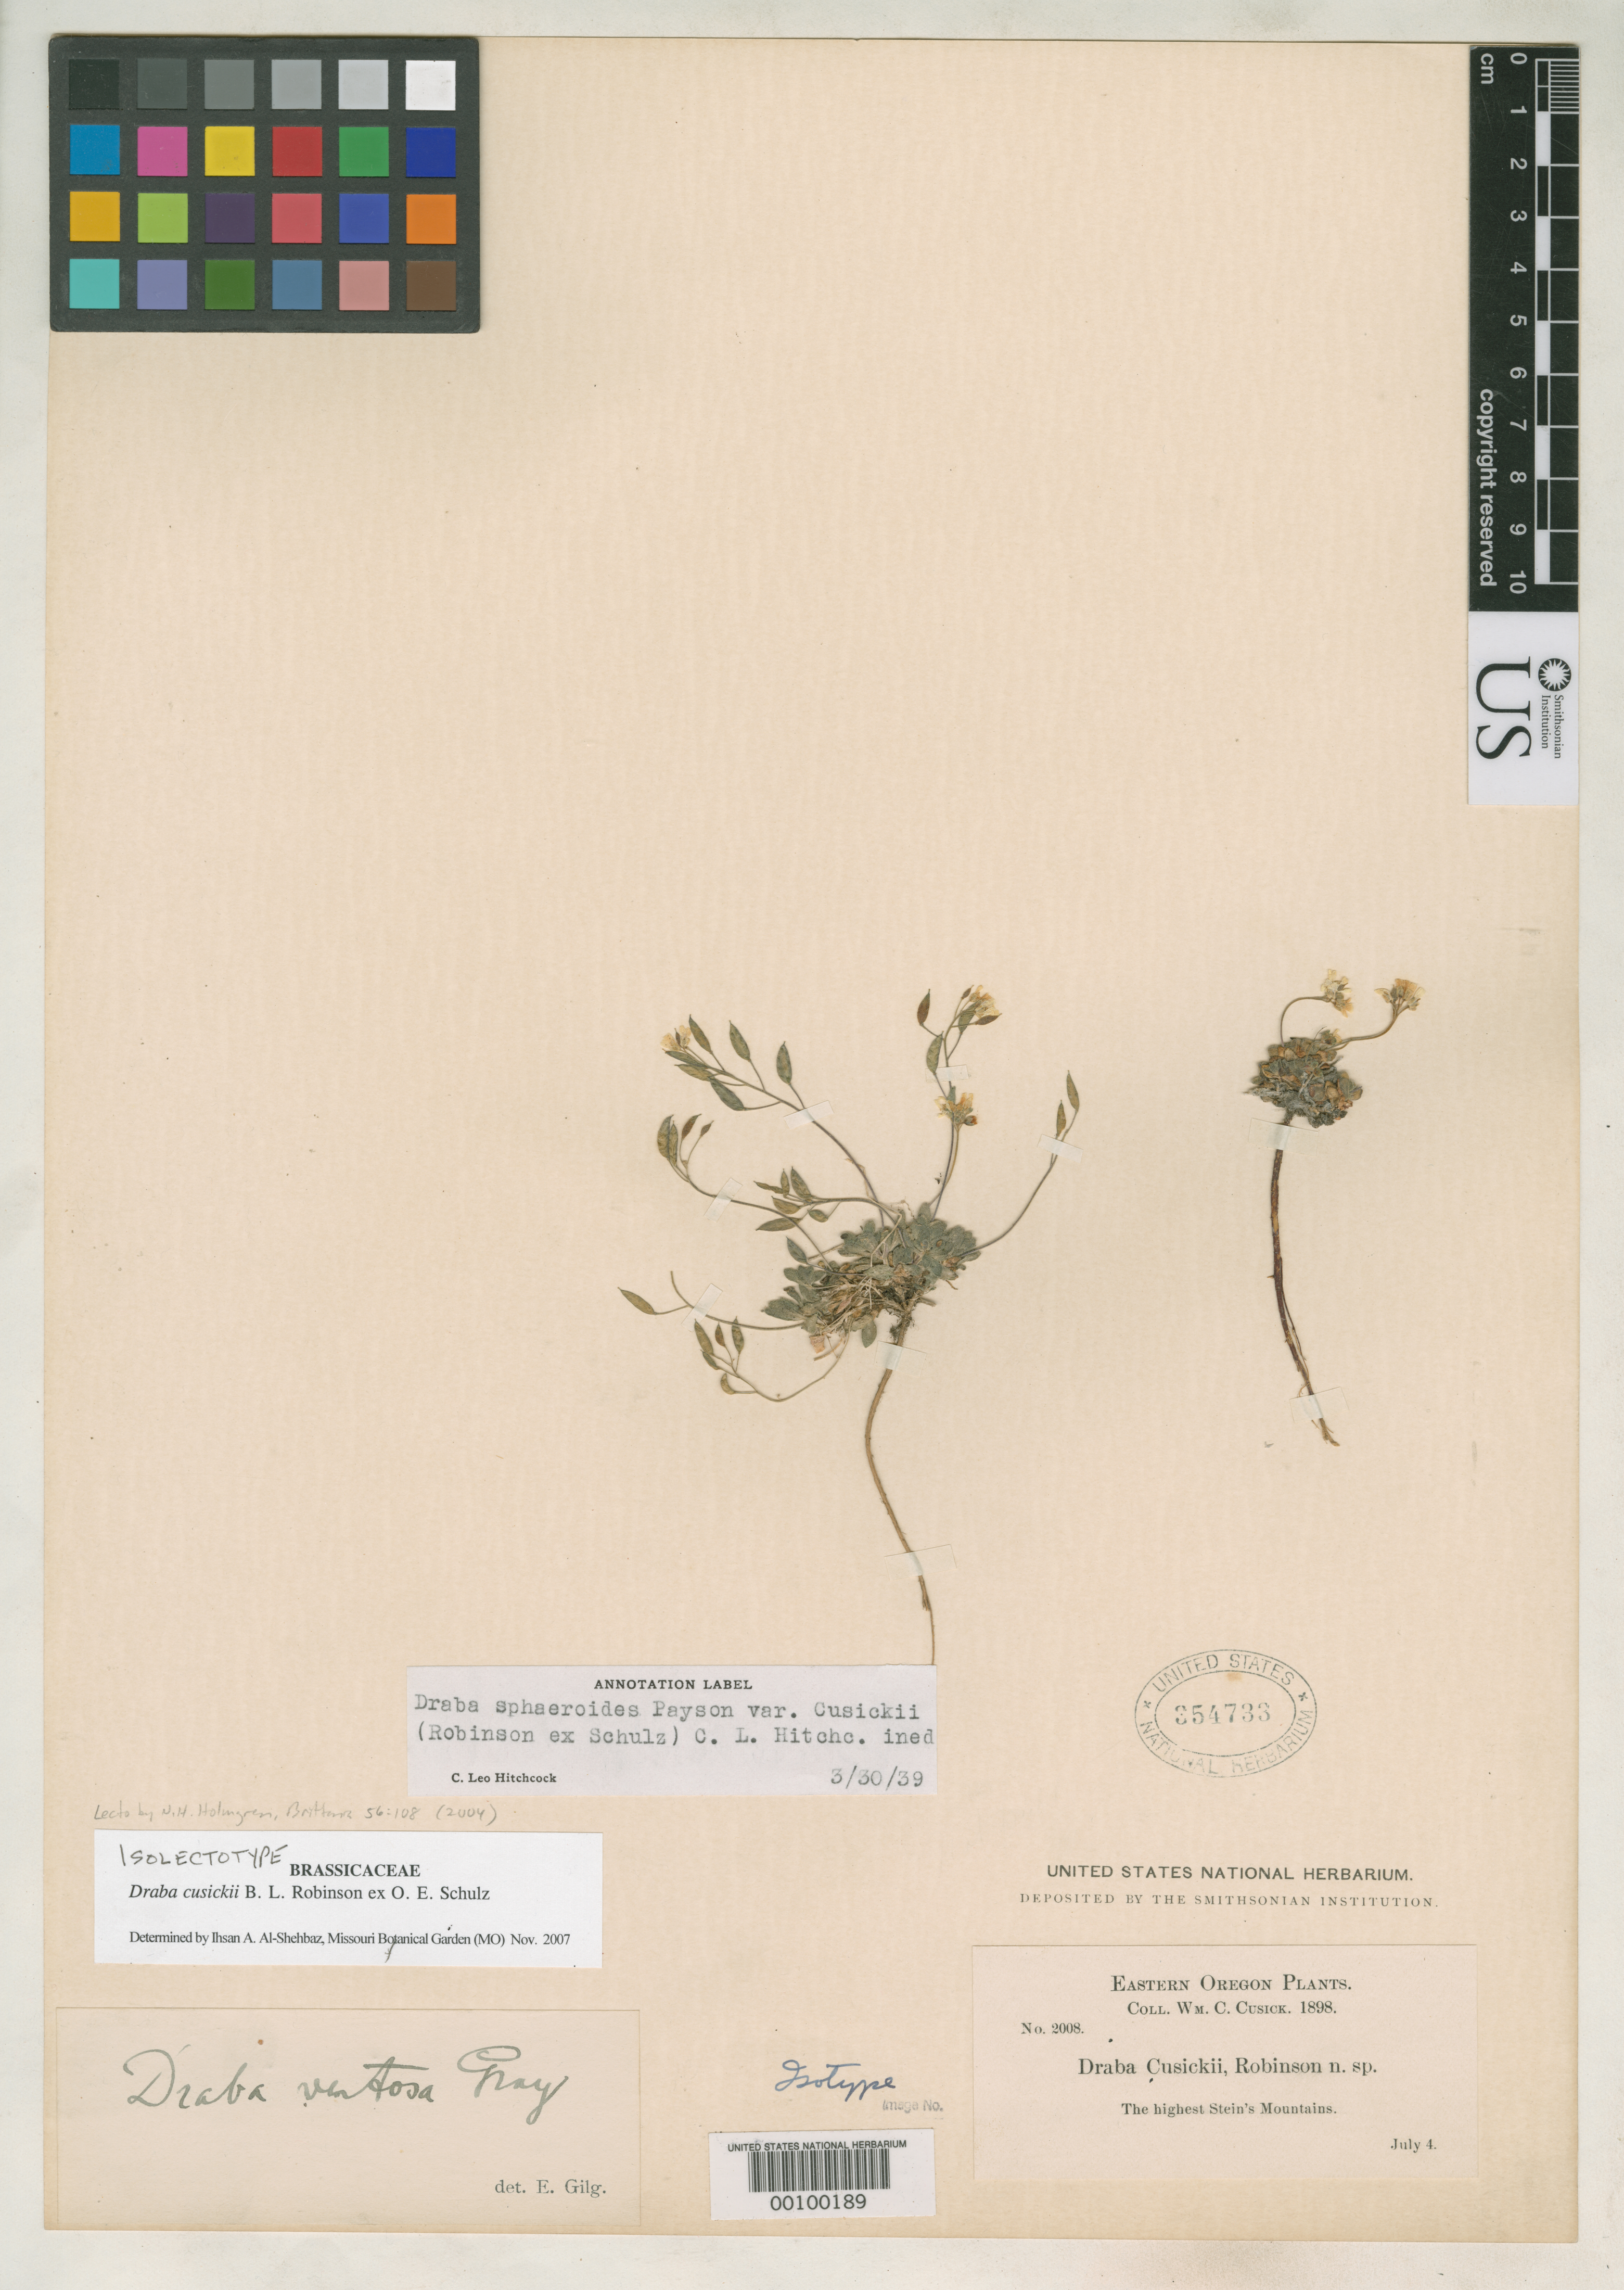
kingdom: Plantae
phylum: Tracheophyta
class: Magnoliopsida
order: Brassicales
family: Brassicaceae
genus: Draba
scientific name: Draba cusickii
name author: B.L. Rob. & O.E. Schulz in Engl.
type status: Isolectotype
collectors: W. C. Cusick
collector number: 2008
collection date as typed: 04 Jul 1898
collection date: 1898-07-04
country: United States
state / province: Oregon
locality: The highest Stein's Mountains.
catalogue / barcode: US 354733